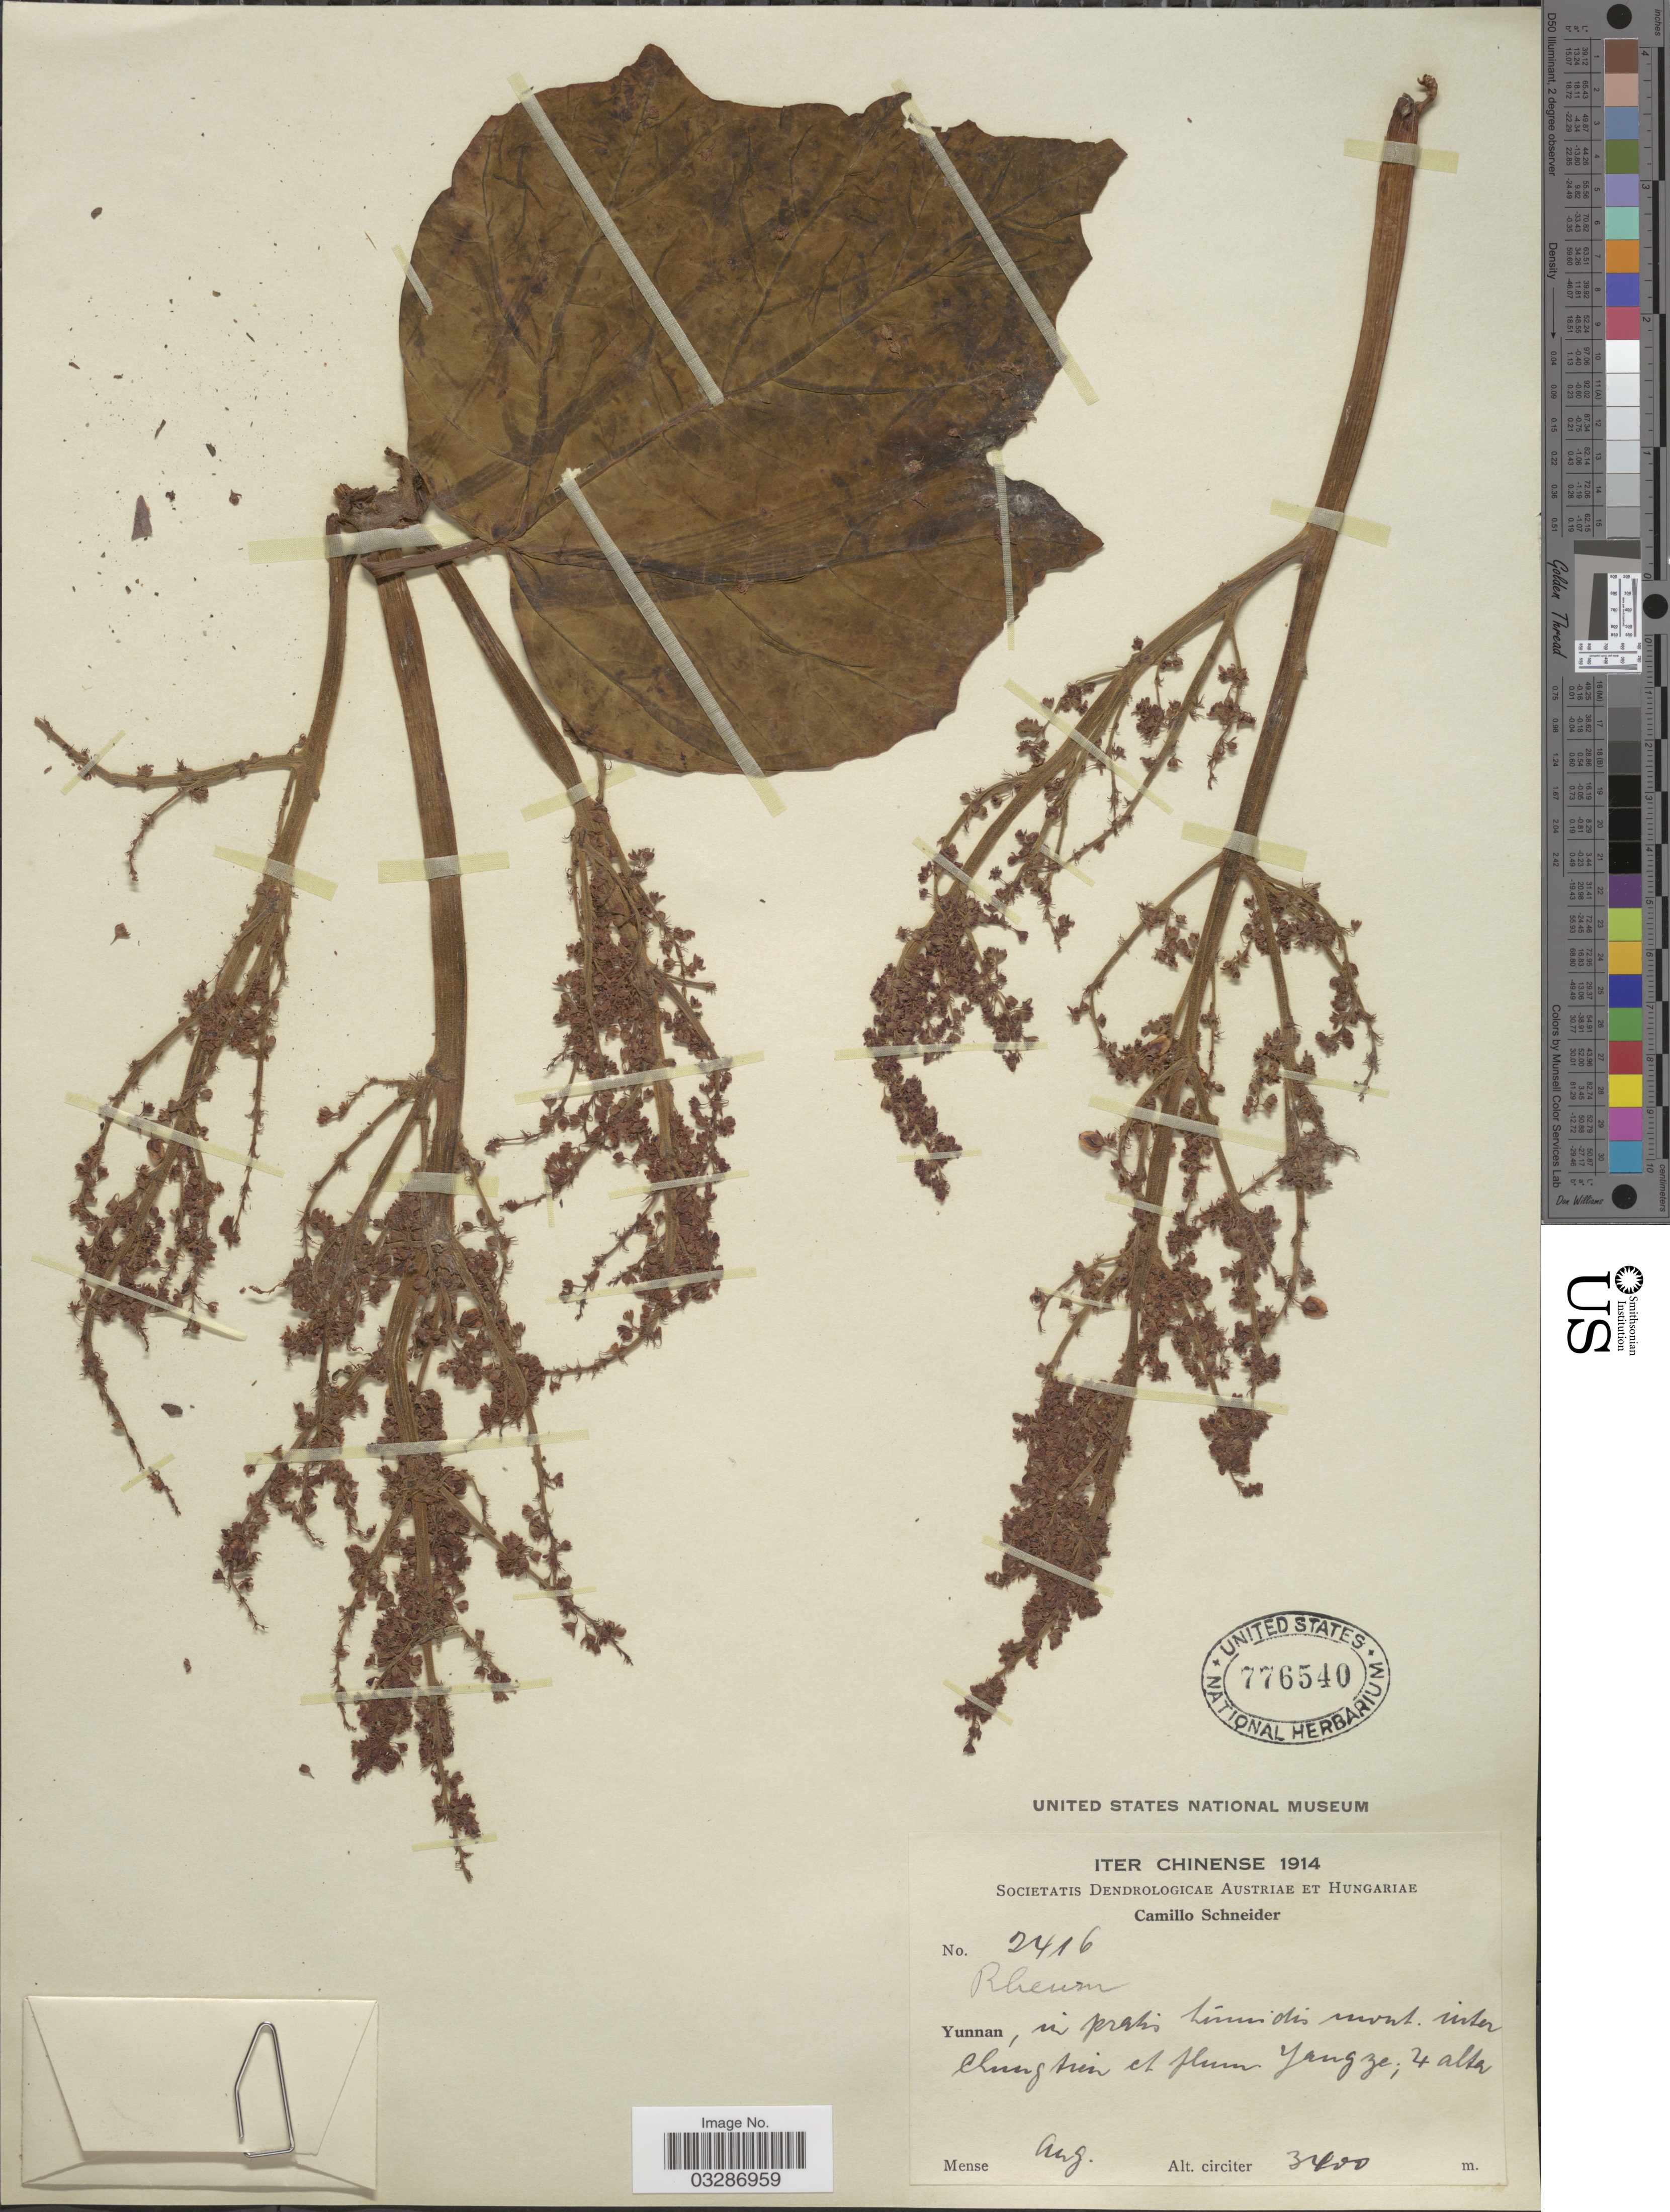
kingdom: Plantae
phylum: Tracheophyta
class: Magnoliopsida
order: Caryophyllales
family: Polygonaceae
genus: Rheum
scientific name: Rheum sp.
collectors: C. K. Schneider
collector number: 2416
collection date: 1914-08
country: China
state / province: Yunnan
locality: Yunnan, in pratis humidis mont. inter Chung [interpreted] tsien et flumen Yangze.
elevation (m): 3400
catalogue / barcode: US 776540